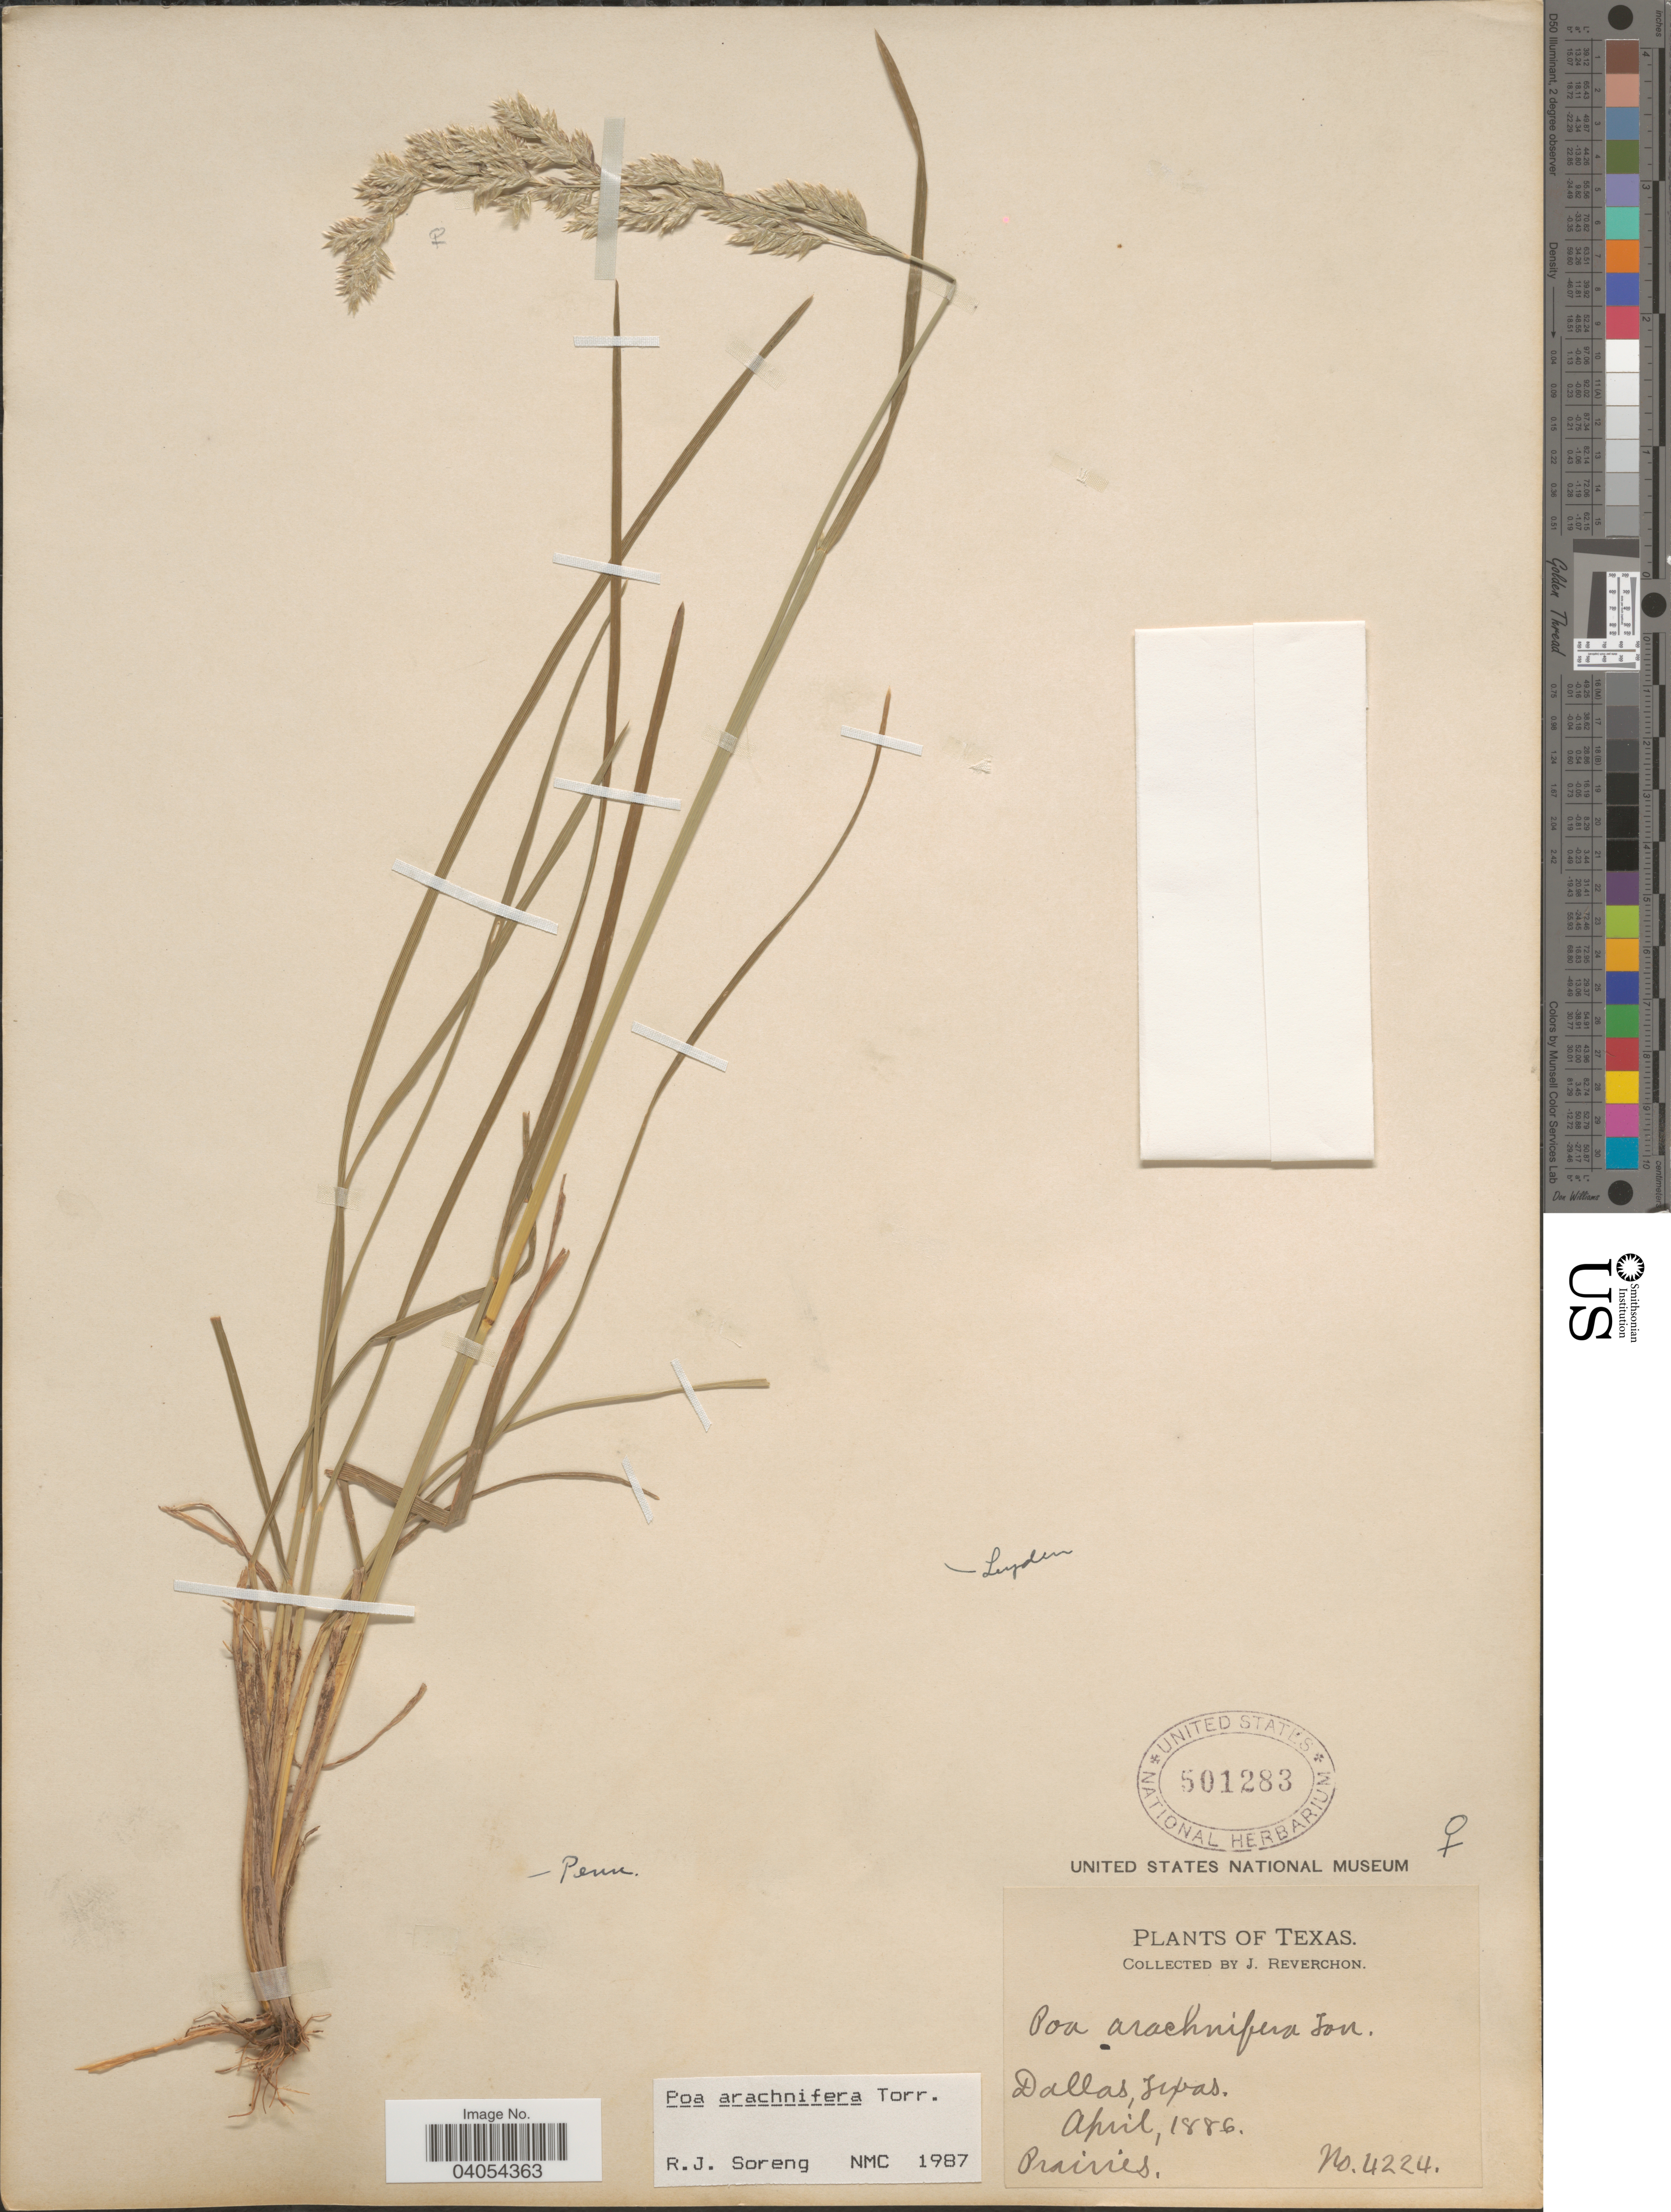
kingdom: Plantae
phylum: Tracheophyta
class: Liliopsida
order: Poales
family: Poaceae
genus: Poa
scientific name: Poa arachnifera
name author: Torr.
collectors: J. Reverchon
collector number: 4224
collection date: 1886-04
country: United States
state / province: Texas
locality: Dallas.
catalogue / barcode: US 501283